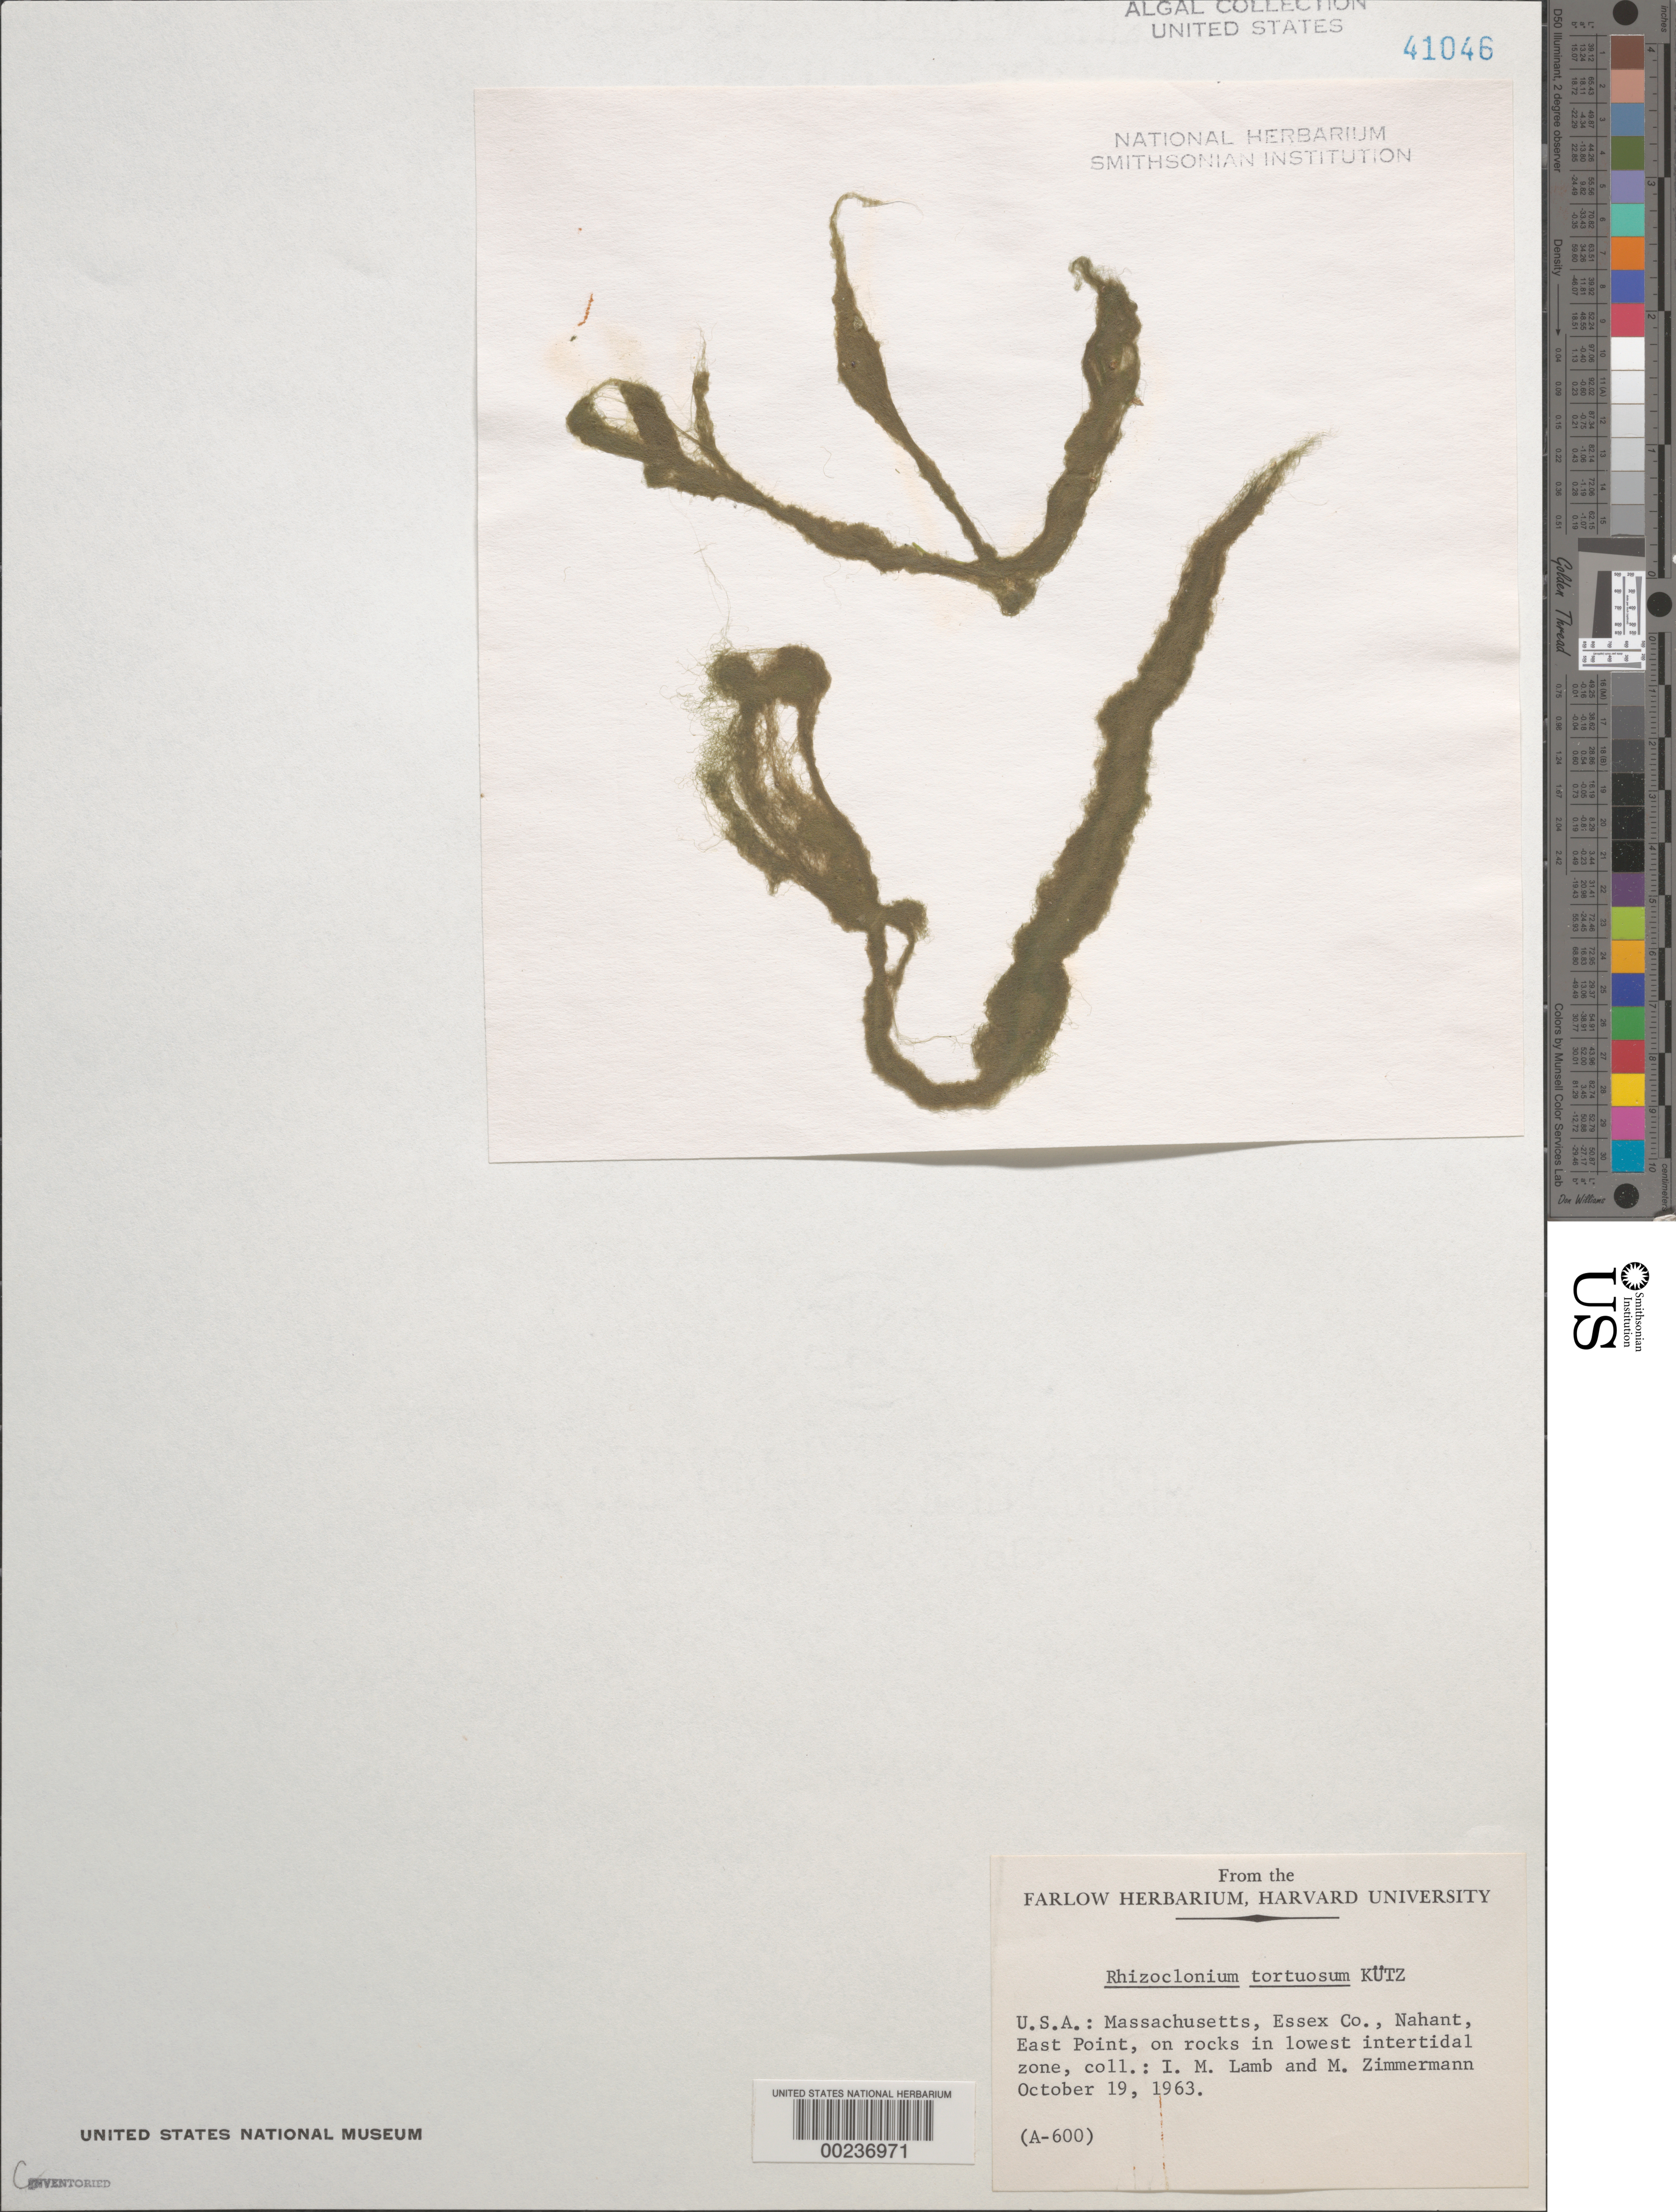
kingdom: Plantae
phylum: Chlorophyta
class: Ulvophyceae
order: Cladophorales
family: Cladophoraceae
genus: Chaetomorpha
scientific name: Chaetomorpha tortuosa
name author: (Dilwyn) Kütz.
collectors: I. M. Lamb & M. Zimmermann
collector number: A-600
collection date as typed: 19 Oct 1963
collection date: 1963-10-19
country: United States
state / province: Massachusetts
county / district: Essex County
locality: Nahant, East Point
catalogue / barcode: US 41046